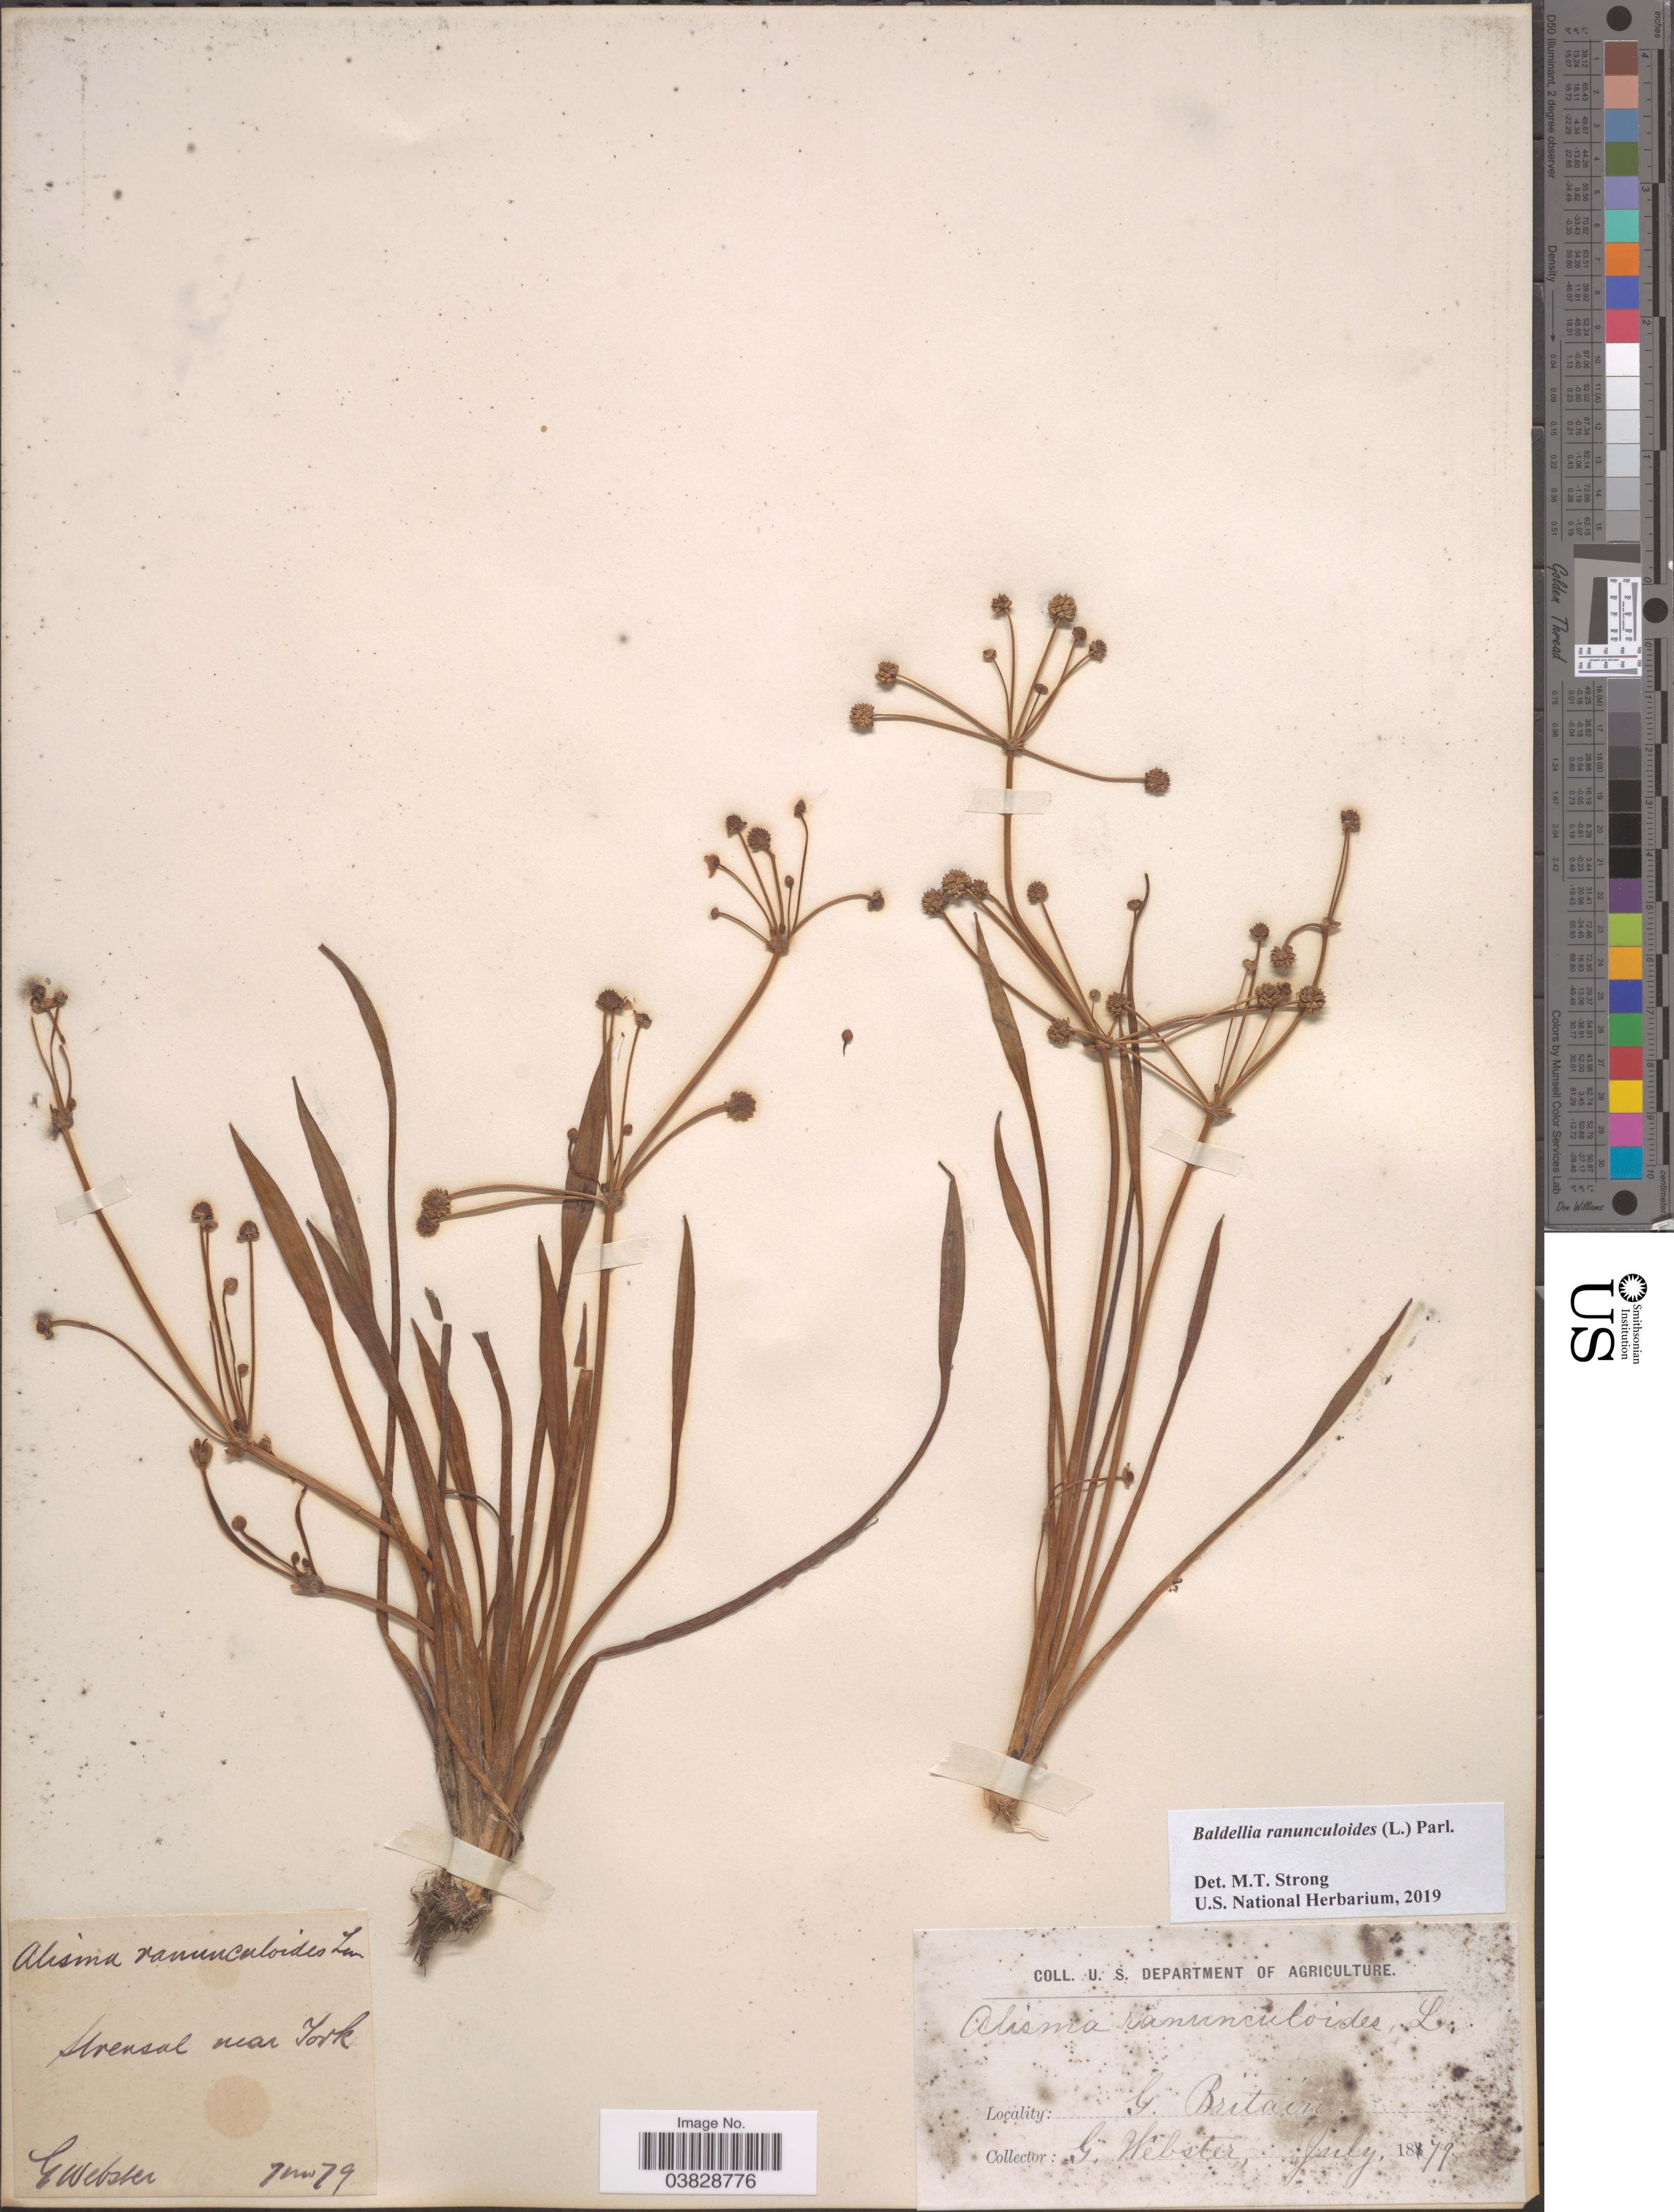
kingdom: Plantae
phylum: Tracheophyta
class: Liliopsida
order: Alismatales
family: Alismataceae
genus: Baldellia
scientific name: Baldellia ranunculoides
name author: (L.) Parl.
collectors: G. Webster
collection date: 1879-07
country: United Kingdom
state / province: England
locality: Great Britain. Strensal near York.